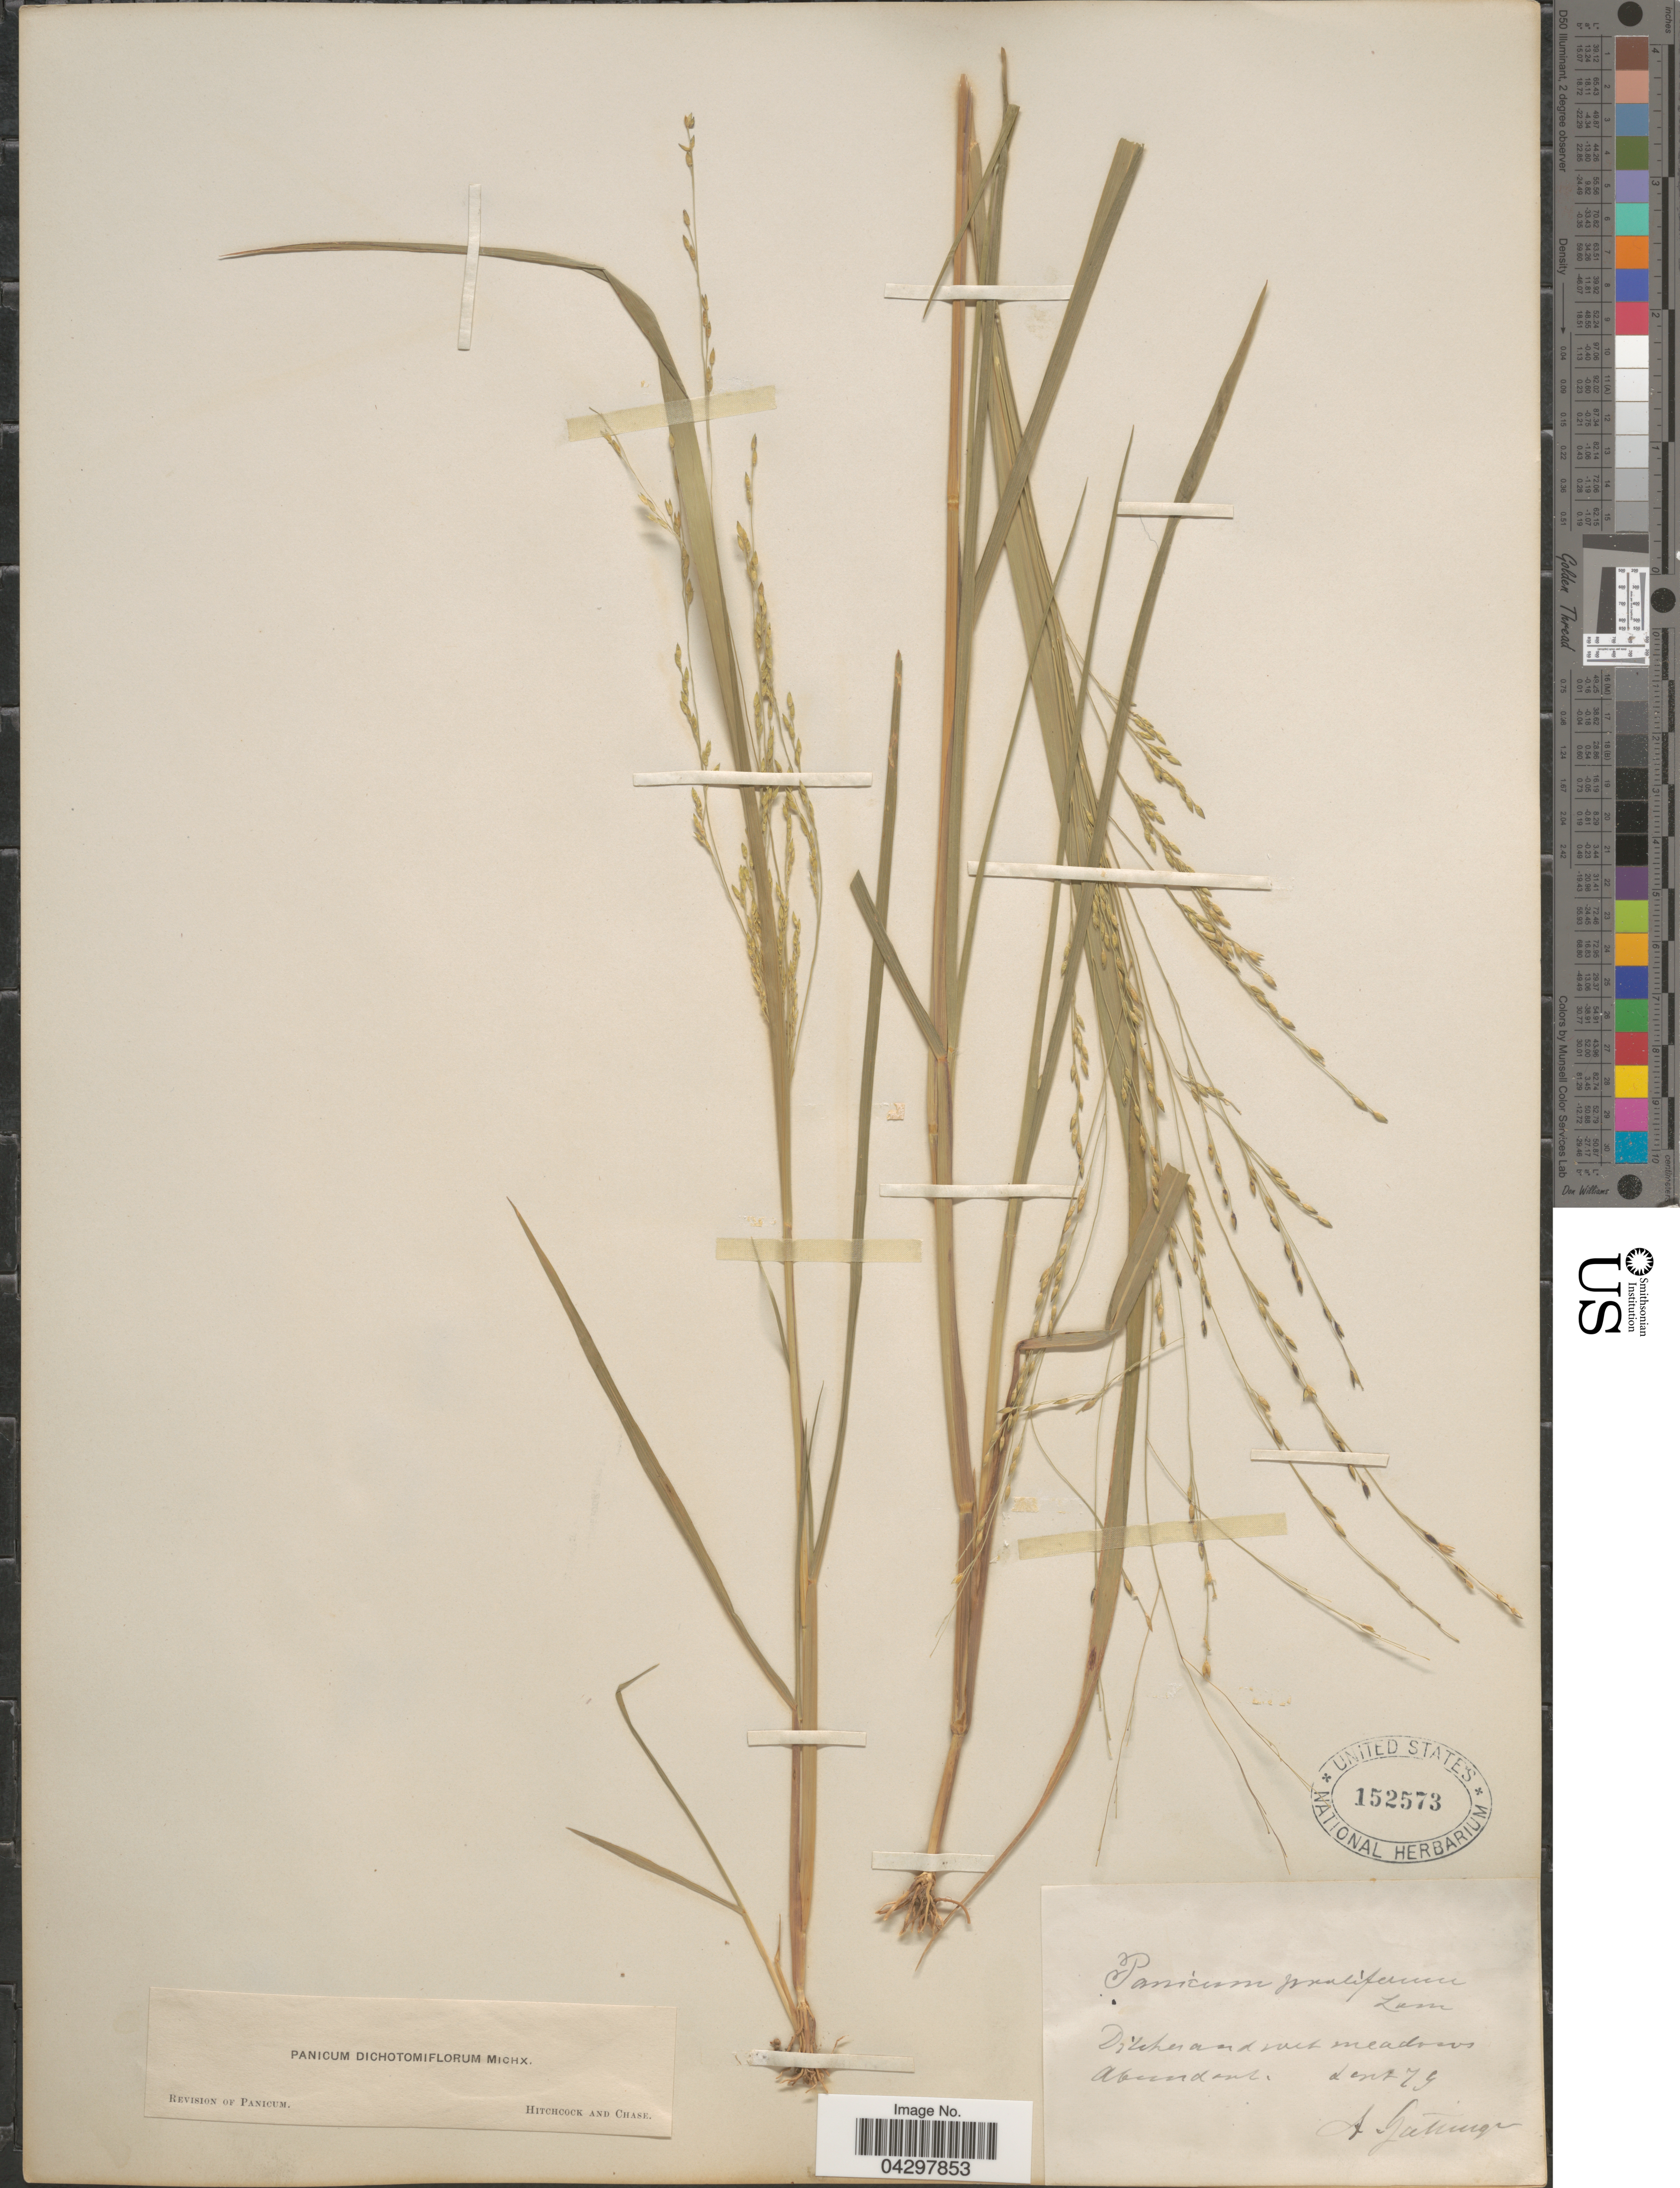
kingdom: Plantae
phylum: Tracheophyta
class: Liliopsida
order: Poales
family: Poaceae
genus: Panicum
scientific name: Panicum dichotomiflorum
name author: Michx.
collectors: A. Gattinger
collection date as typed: Transcribed d/m/y: /9/79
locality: Ditches and wet meadows.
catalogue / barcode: US 152573